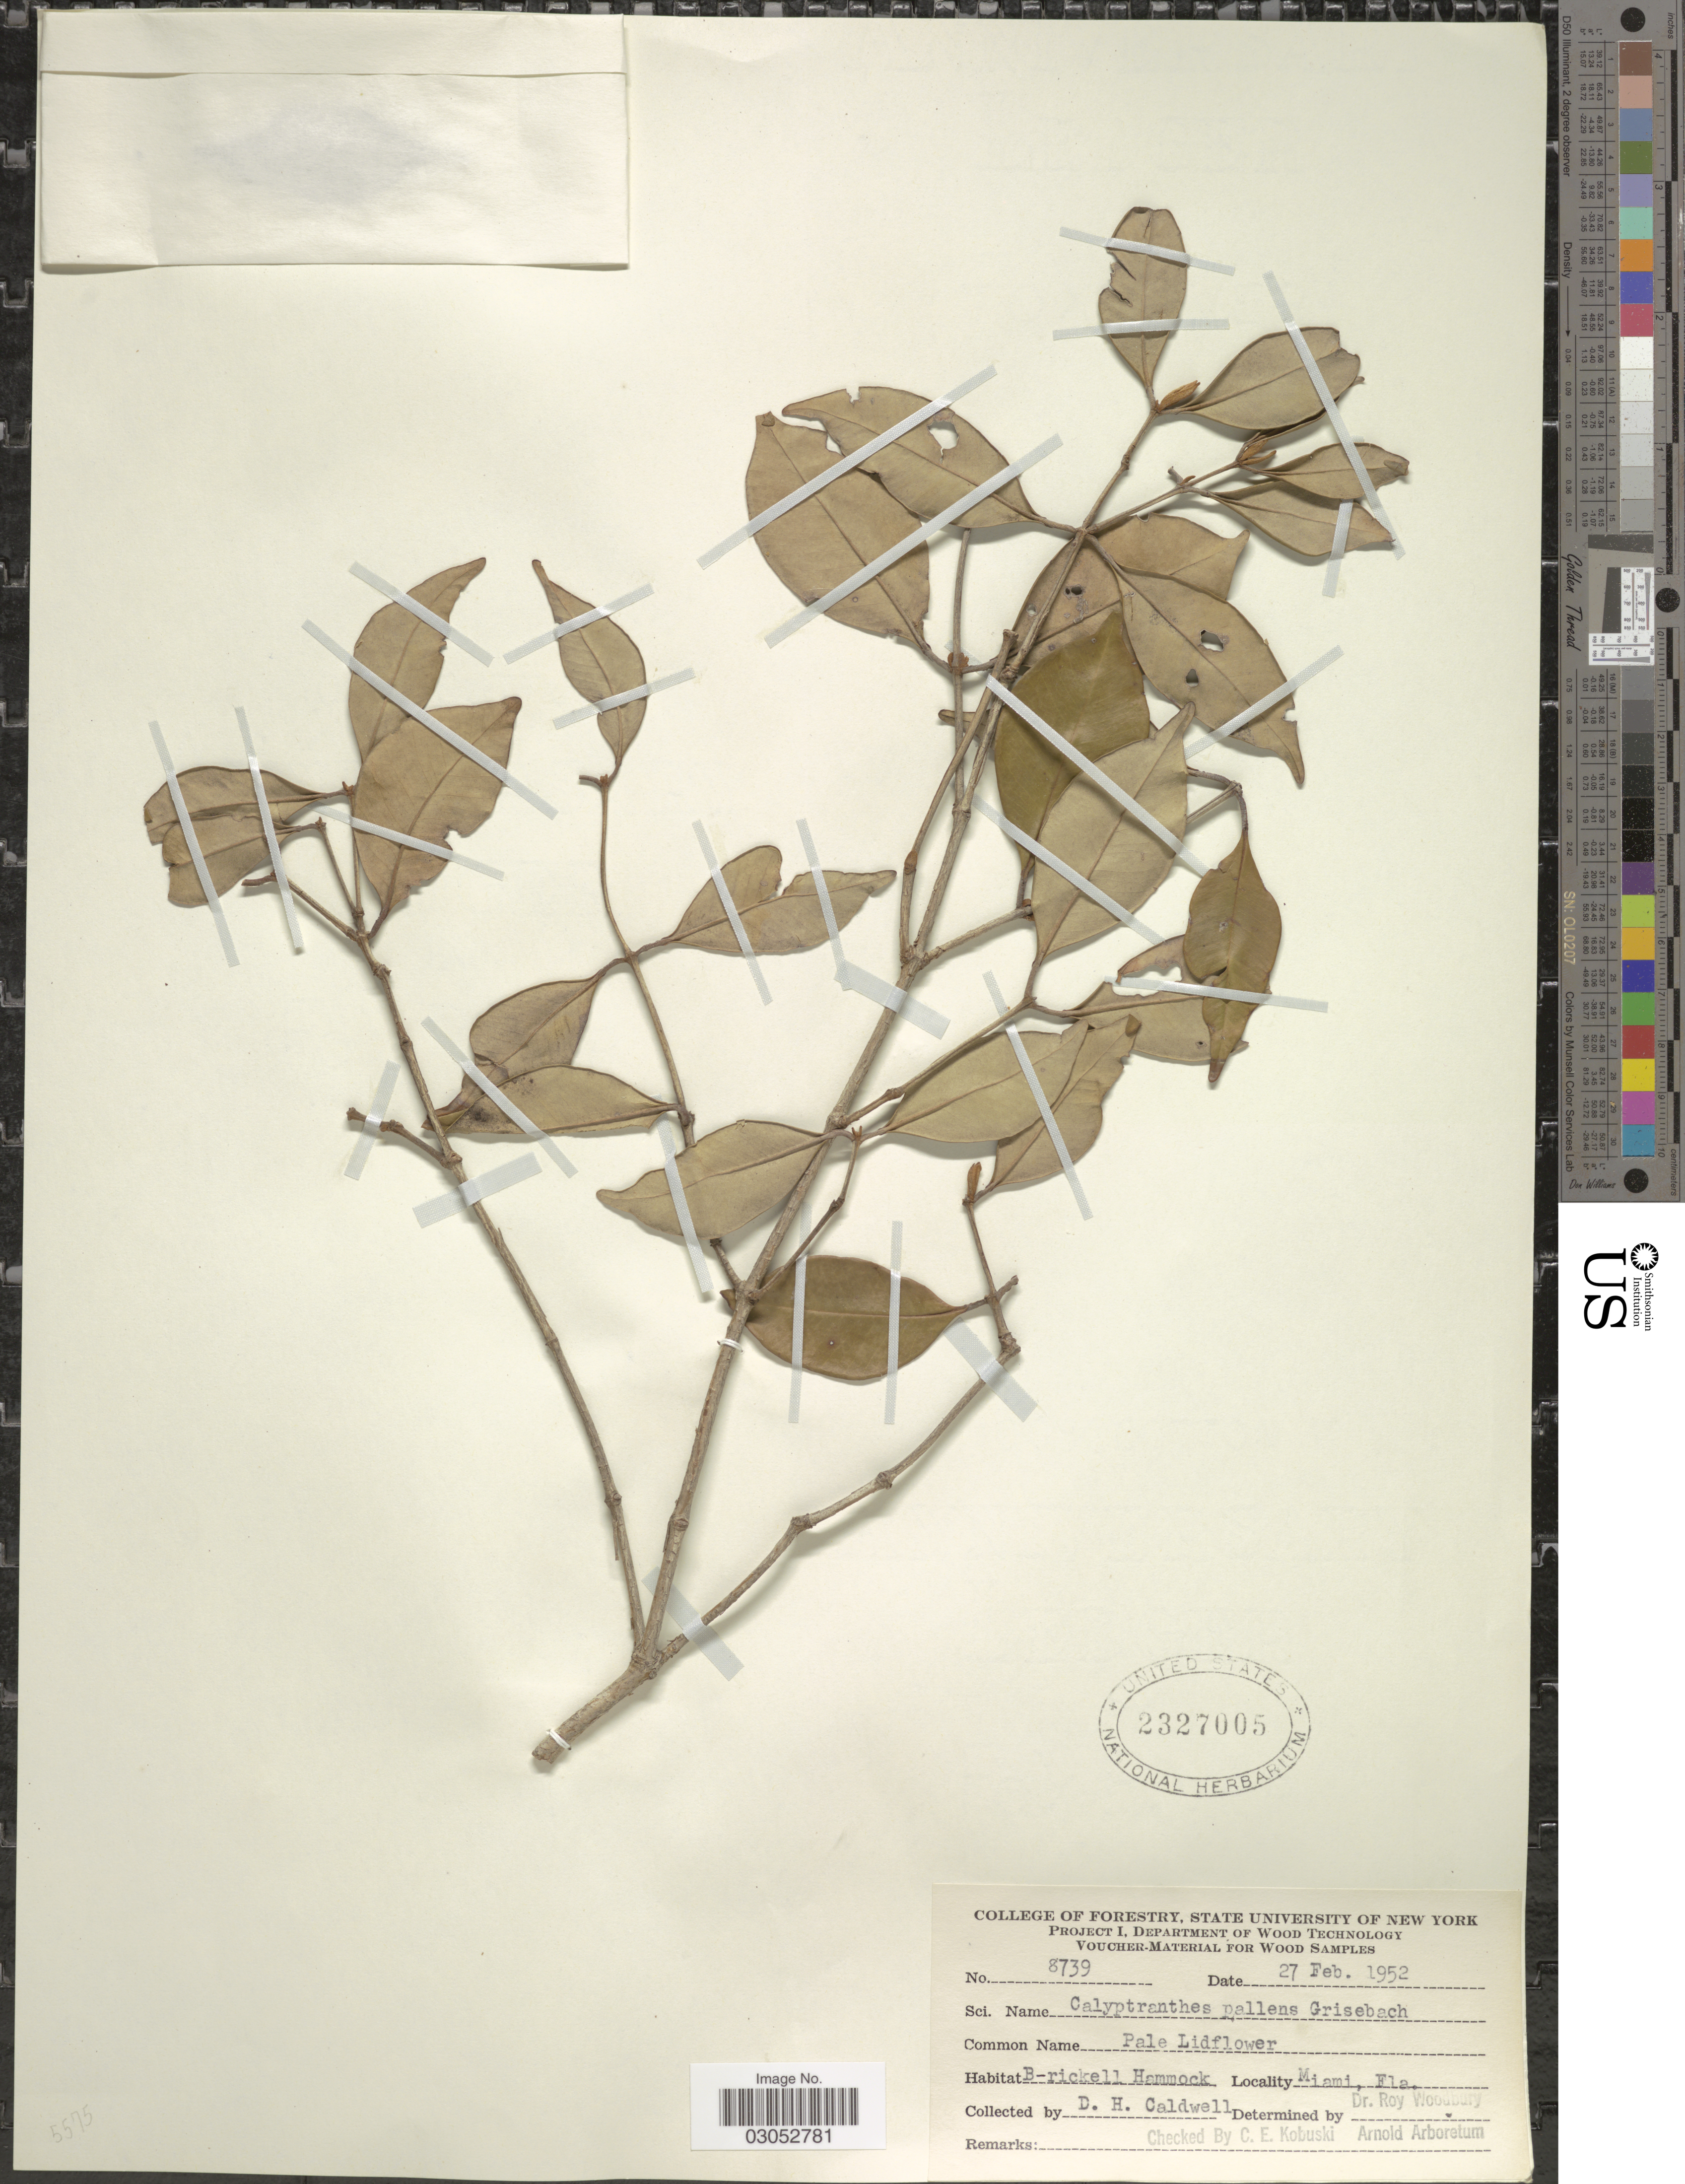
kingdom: Plantae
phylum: Tracheophyta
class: Magnoliopsida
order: Myrtales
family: Myrtaceae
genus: Myrcia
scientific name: Myrcia neopallens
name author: A.R. Lourenço & E. Lucas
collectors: D. H. Caldwell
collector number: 8739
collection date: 1952-02-27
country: United States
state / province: Florida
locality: B-ricknell Hammock, Miami.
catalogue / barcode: US 2327005